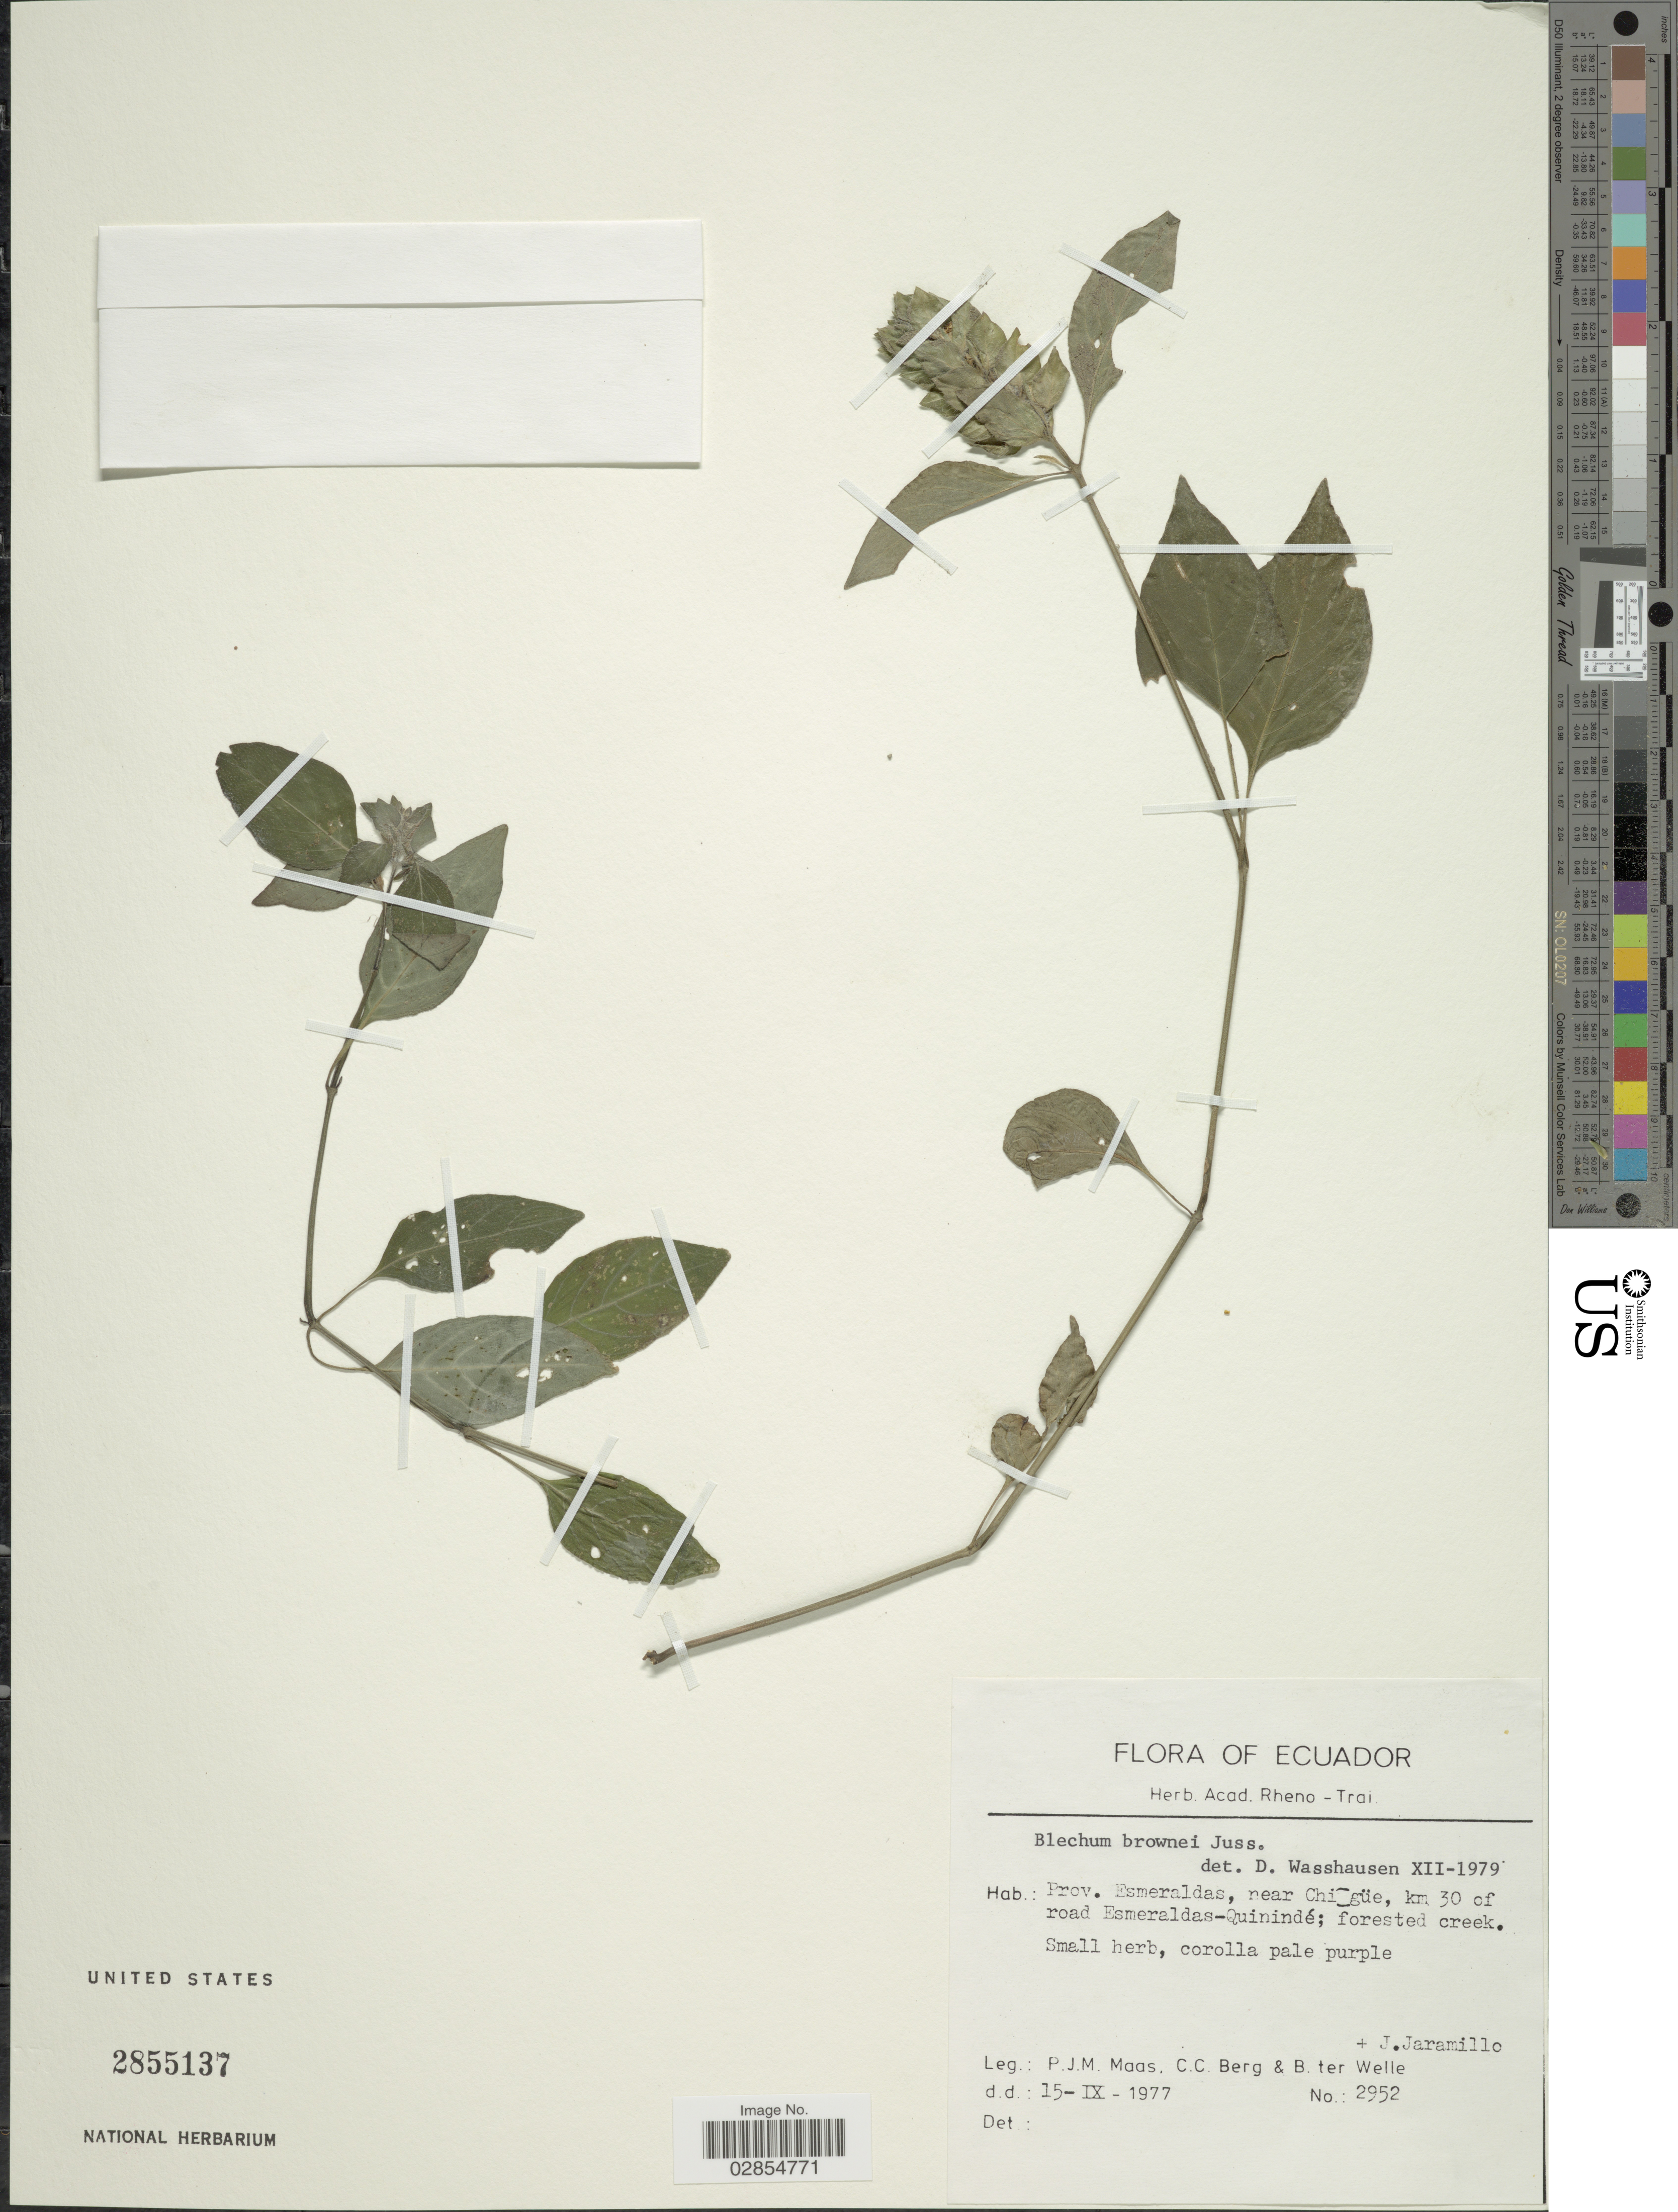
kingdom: Plantae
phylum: Tracheophyta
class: Magnoliopsida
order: Lamiales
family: Acanthaceae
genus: Blechum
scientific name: Blechum brownei f. puberulum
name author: Leonard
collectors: P. Maas, C. C. Berg, B. ter Welle & J. Jaramillo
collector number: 2952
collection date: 1977-09-15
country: Ecuador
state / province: Esmeraldas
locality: Prov. Esmeraldas, near Chigüe, km 30 of road Esmeraldas-Quinindé.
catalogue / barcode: US 2855137